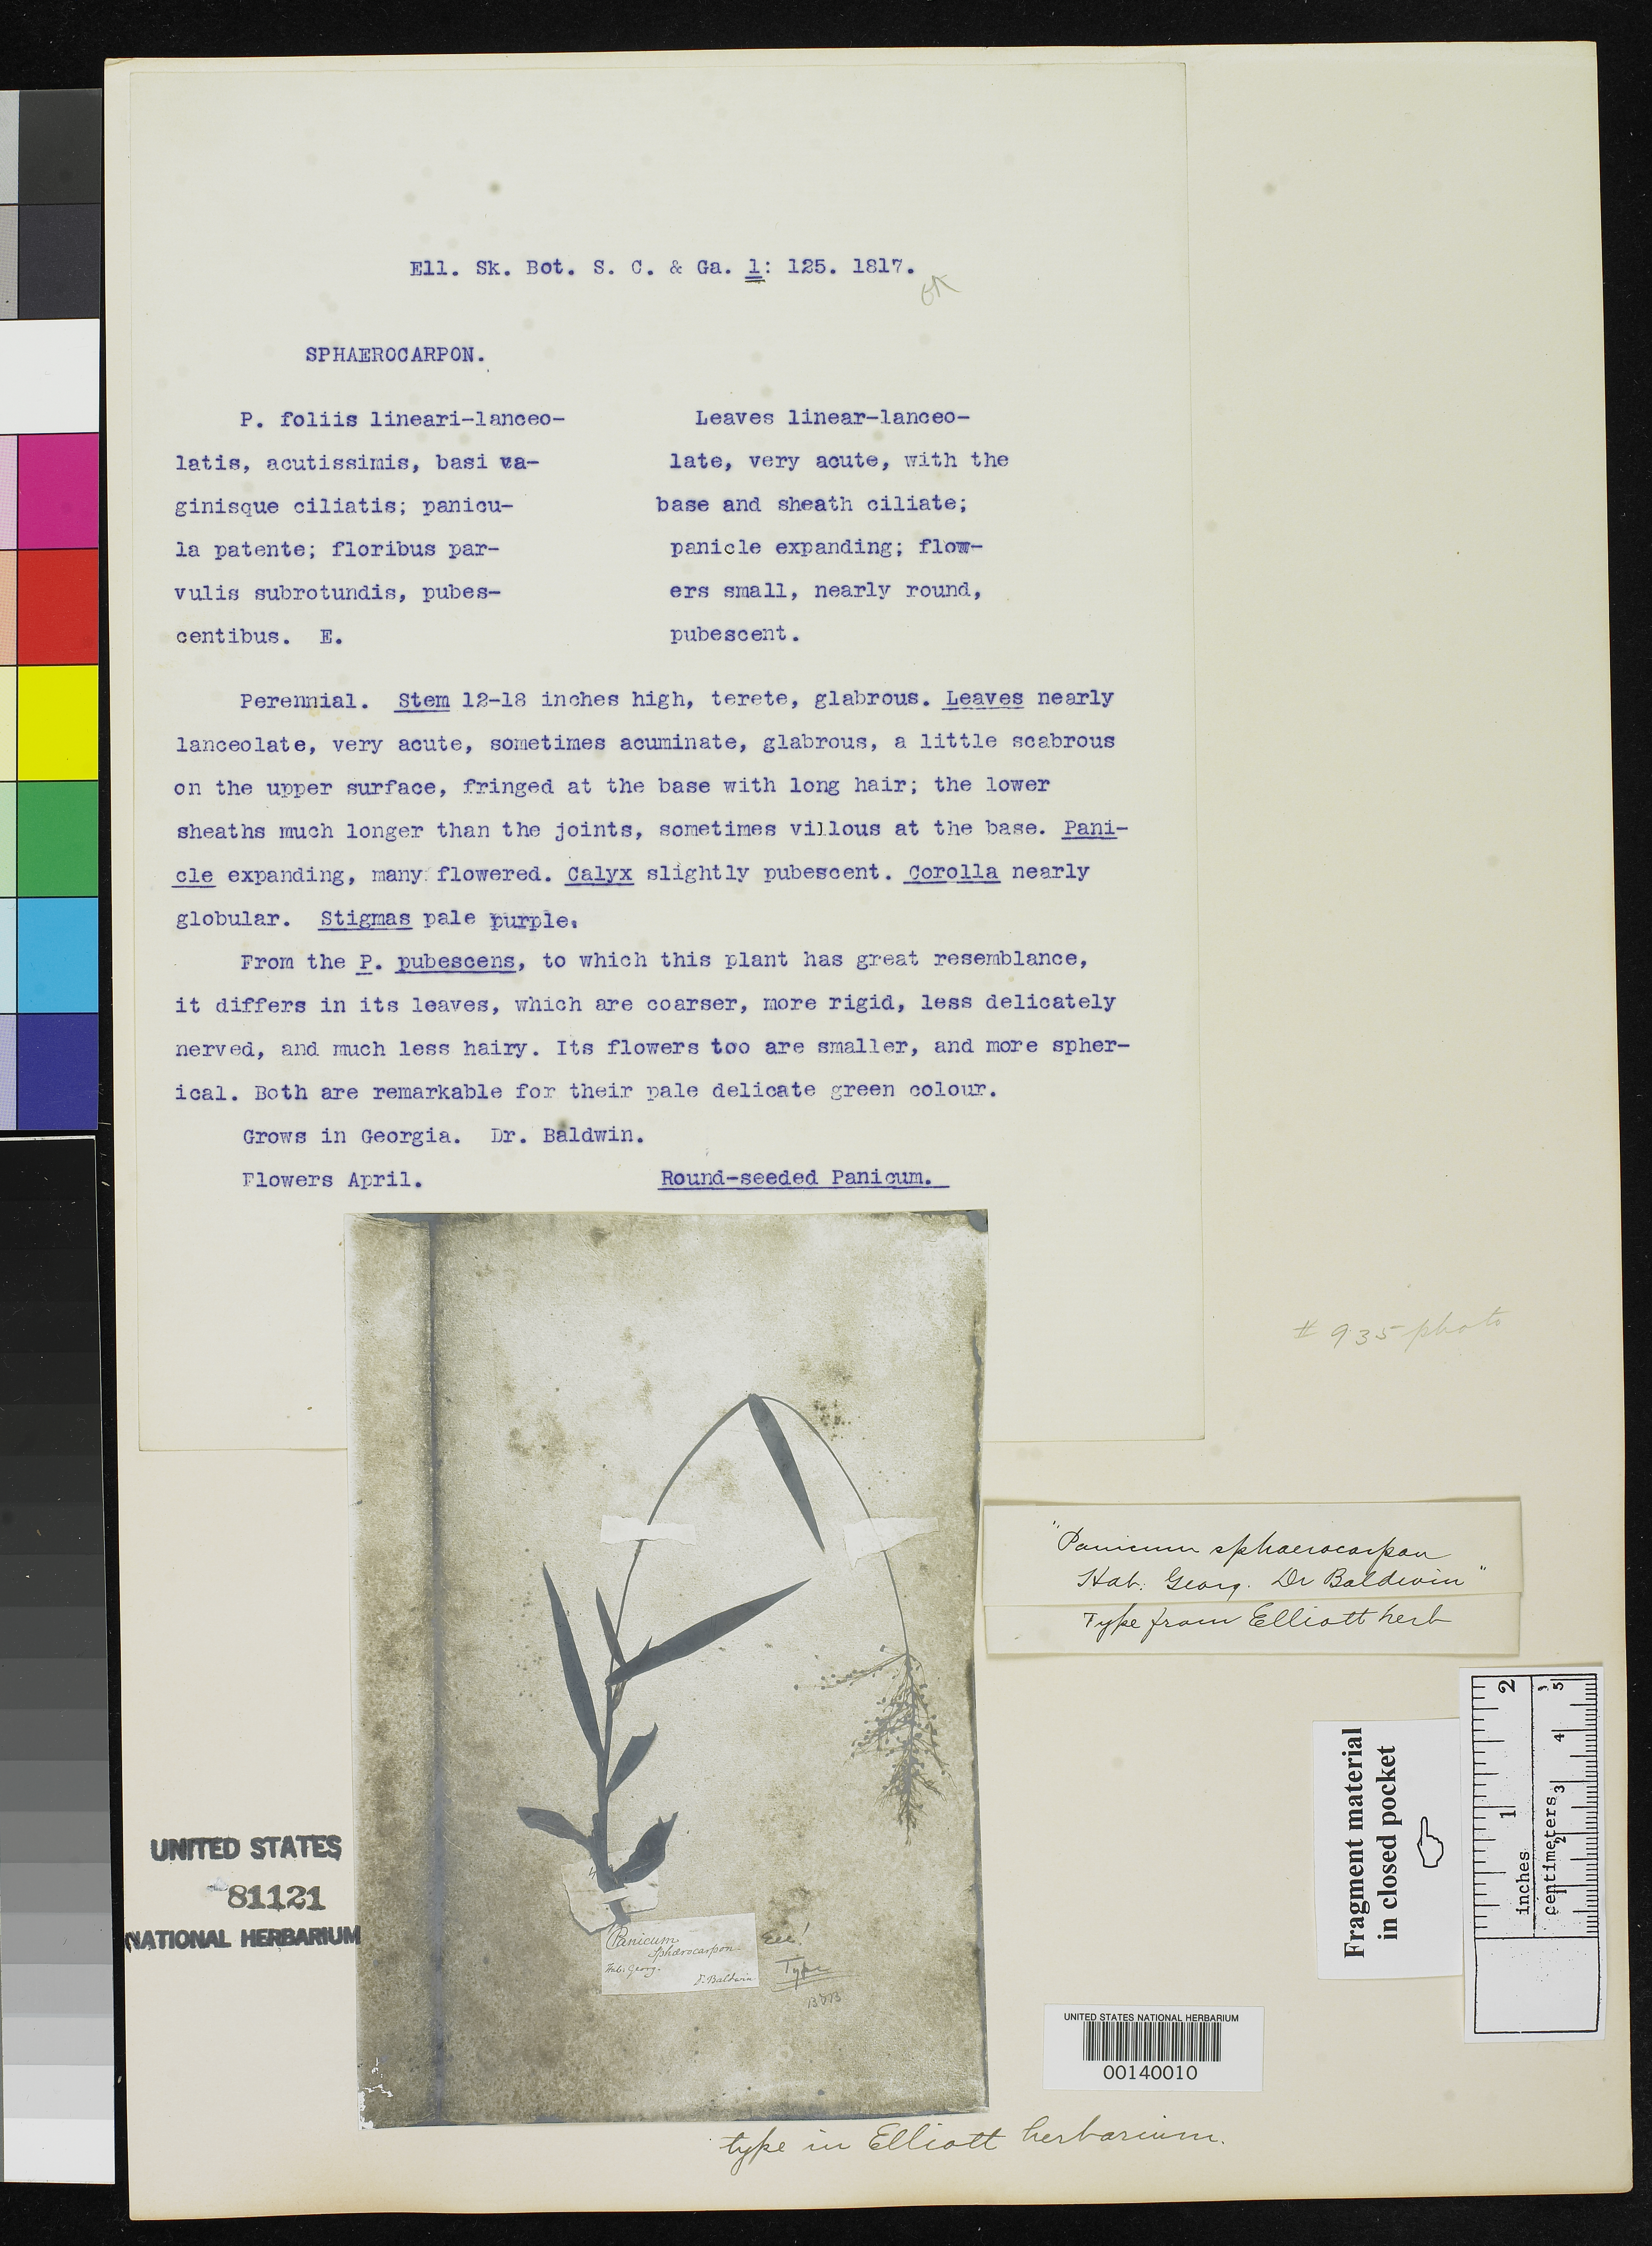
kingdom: Plantae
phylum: Tracheophyta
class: Liliopsida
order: Poales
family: Poaceae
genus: Panicum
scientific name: Panicum sphaerocarpon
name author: Elliott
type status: Type Fragment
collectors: W. Baldwin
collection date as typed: Apr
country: United States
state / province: Georgia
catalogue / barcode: US 81121